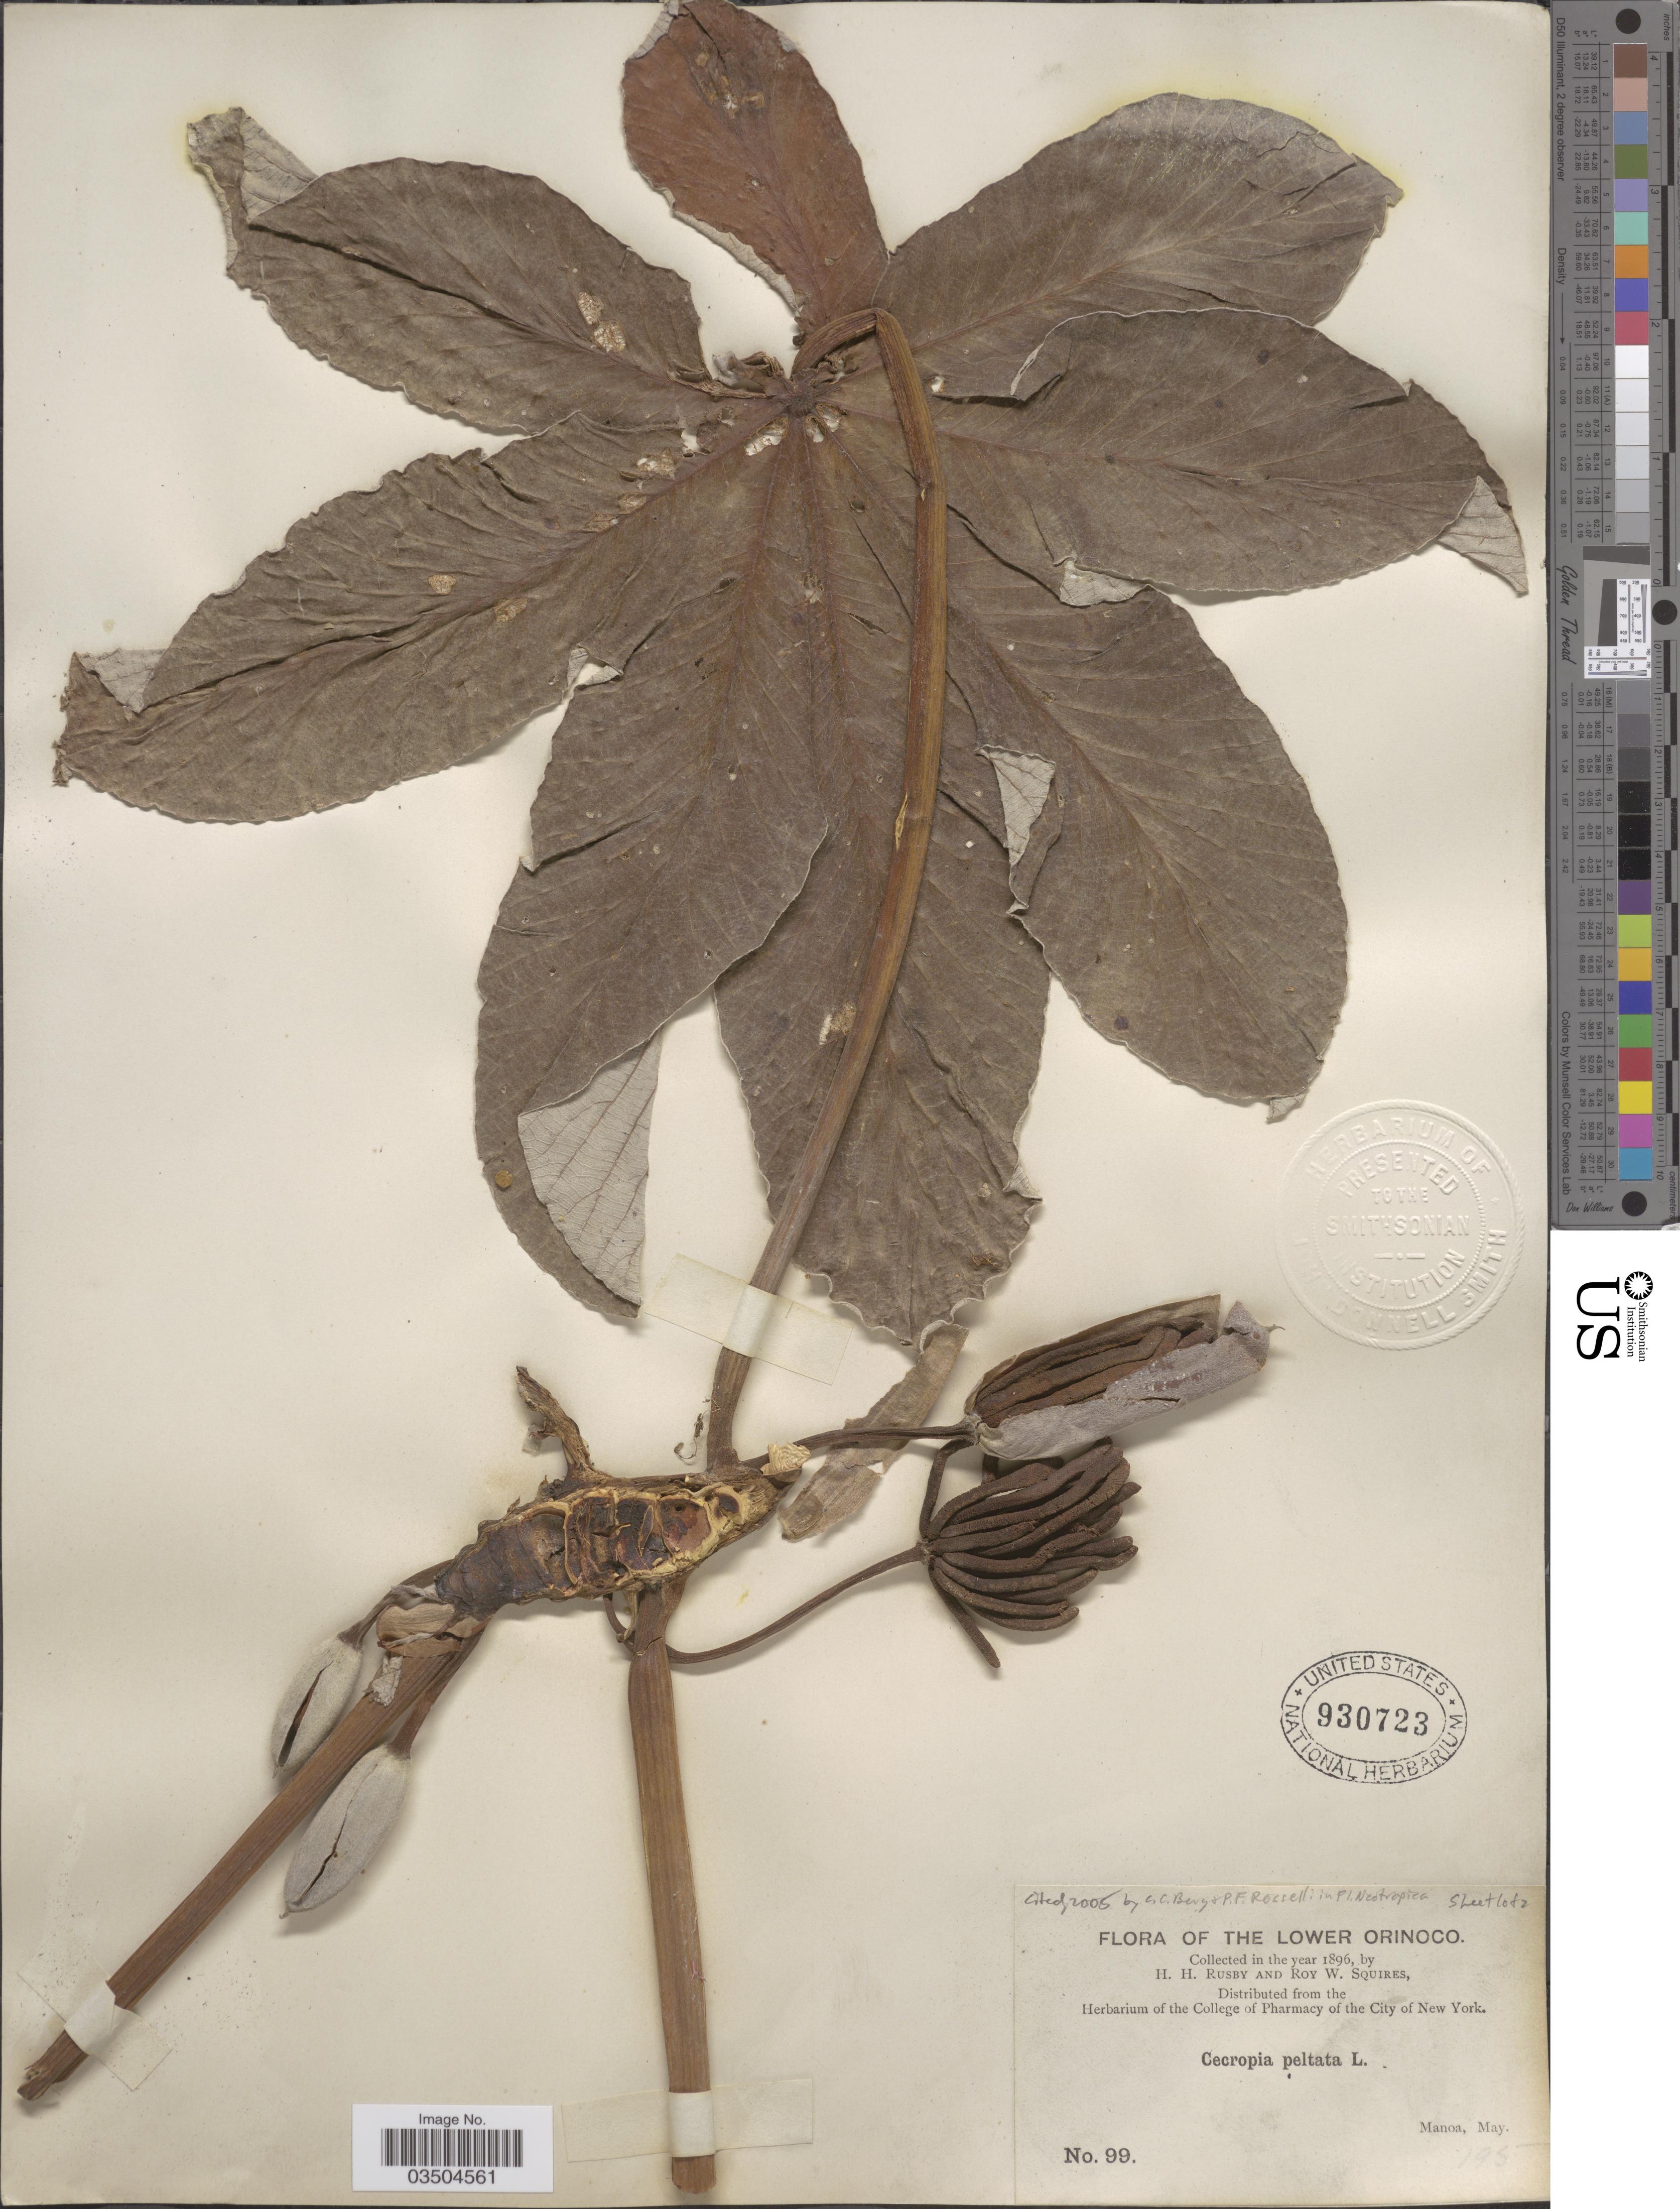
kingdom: Plantae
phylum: Tracheophyta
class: Magnoliopsida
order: Rosales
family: Urticaceae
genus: Cecropia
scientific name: Cecropia peltata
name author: L.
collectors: H. H. Rusby & R. Squires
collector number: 99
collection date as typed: May 1896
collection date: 1896-05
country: Venezuela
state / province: Delta Amacuro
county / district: Antonio Díaz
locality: Lower Orinoco, Manoa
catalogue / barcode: US 930723